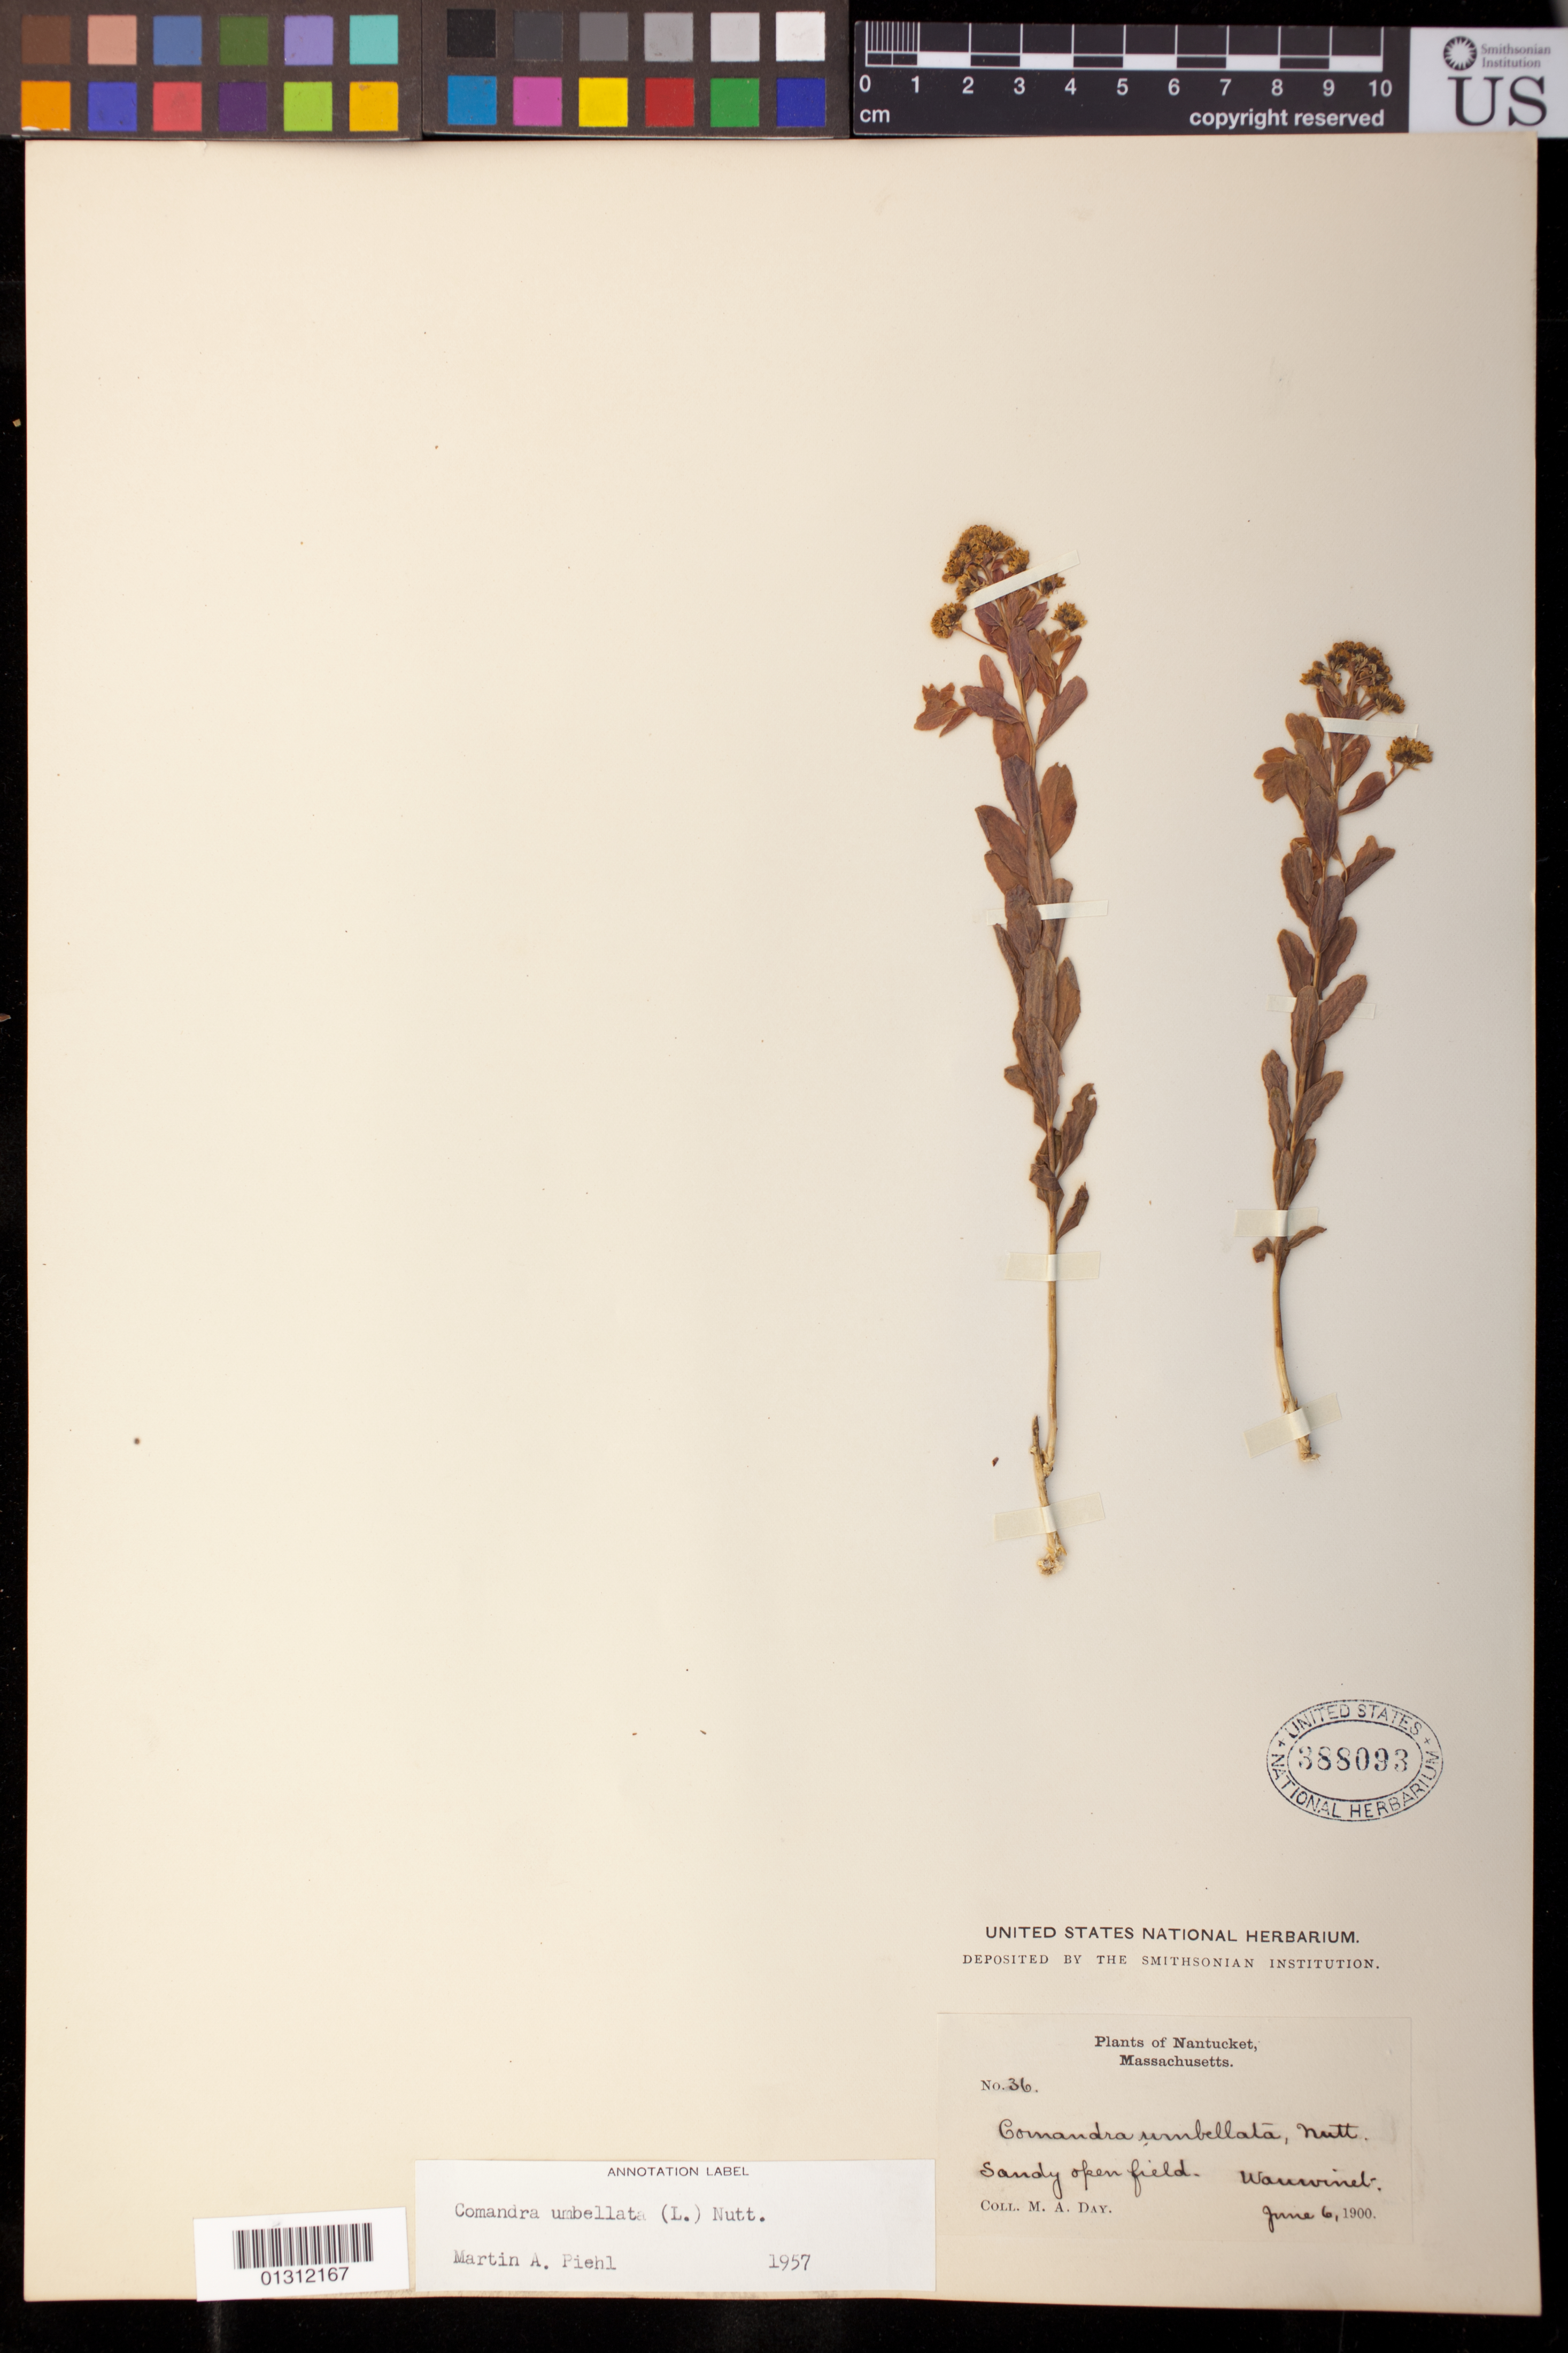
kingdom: Plantae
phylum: Tracheophyta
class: Magnoliopsida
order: Santalales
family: Comandraceae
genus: Comandra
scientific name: Comandra umbellata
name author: (L.) Nutt.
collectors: M. Day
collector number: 36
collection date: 1900-06-06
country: United States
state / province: Massachusetts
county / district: Nantucket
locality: Wauwinet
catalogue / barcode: US 388093